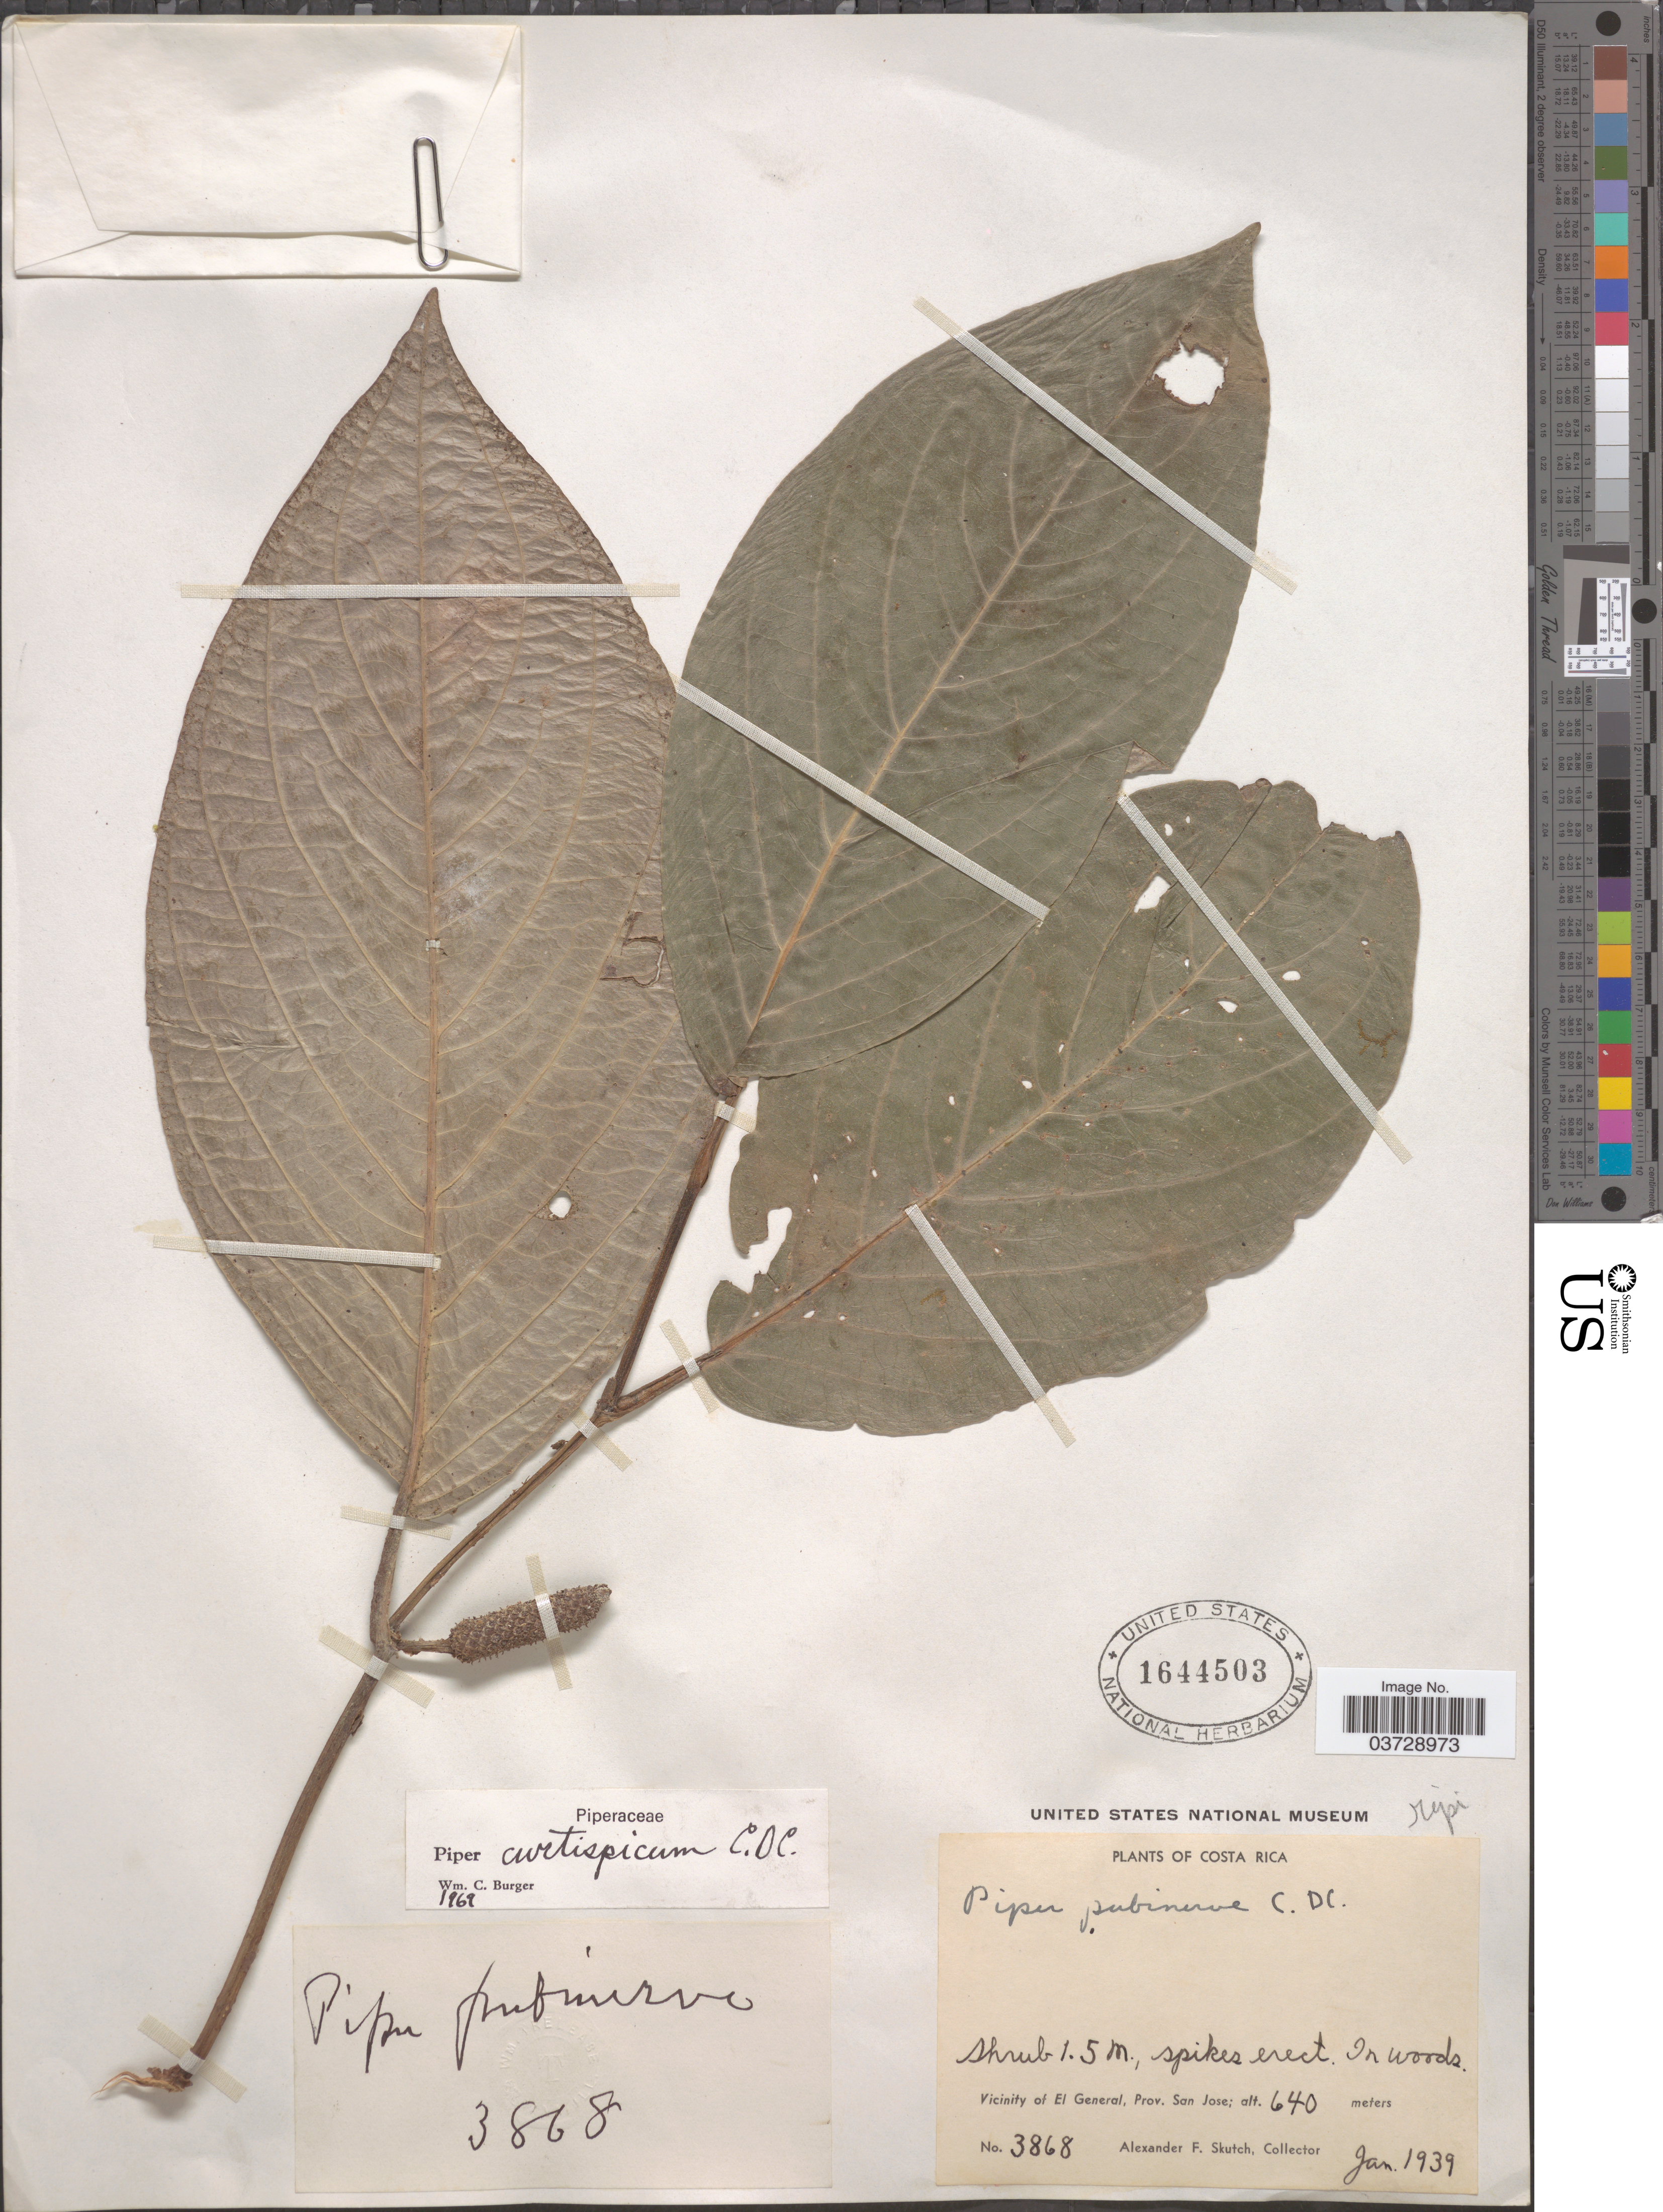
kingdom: Plantae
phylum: Tracheophyta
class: Magnoliopsida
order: Piperales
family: Piperaceae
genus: Piper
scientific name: Piper curtispicum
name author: C. DC. in Pittier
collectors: A. F. Skutch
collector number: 3868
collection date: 1939-01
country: Costa Rica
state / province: San José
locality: Vicinity of El General.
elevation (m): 640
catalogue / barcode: US 1644503